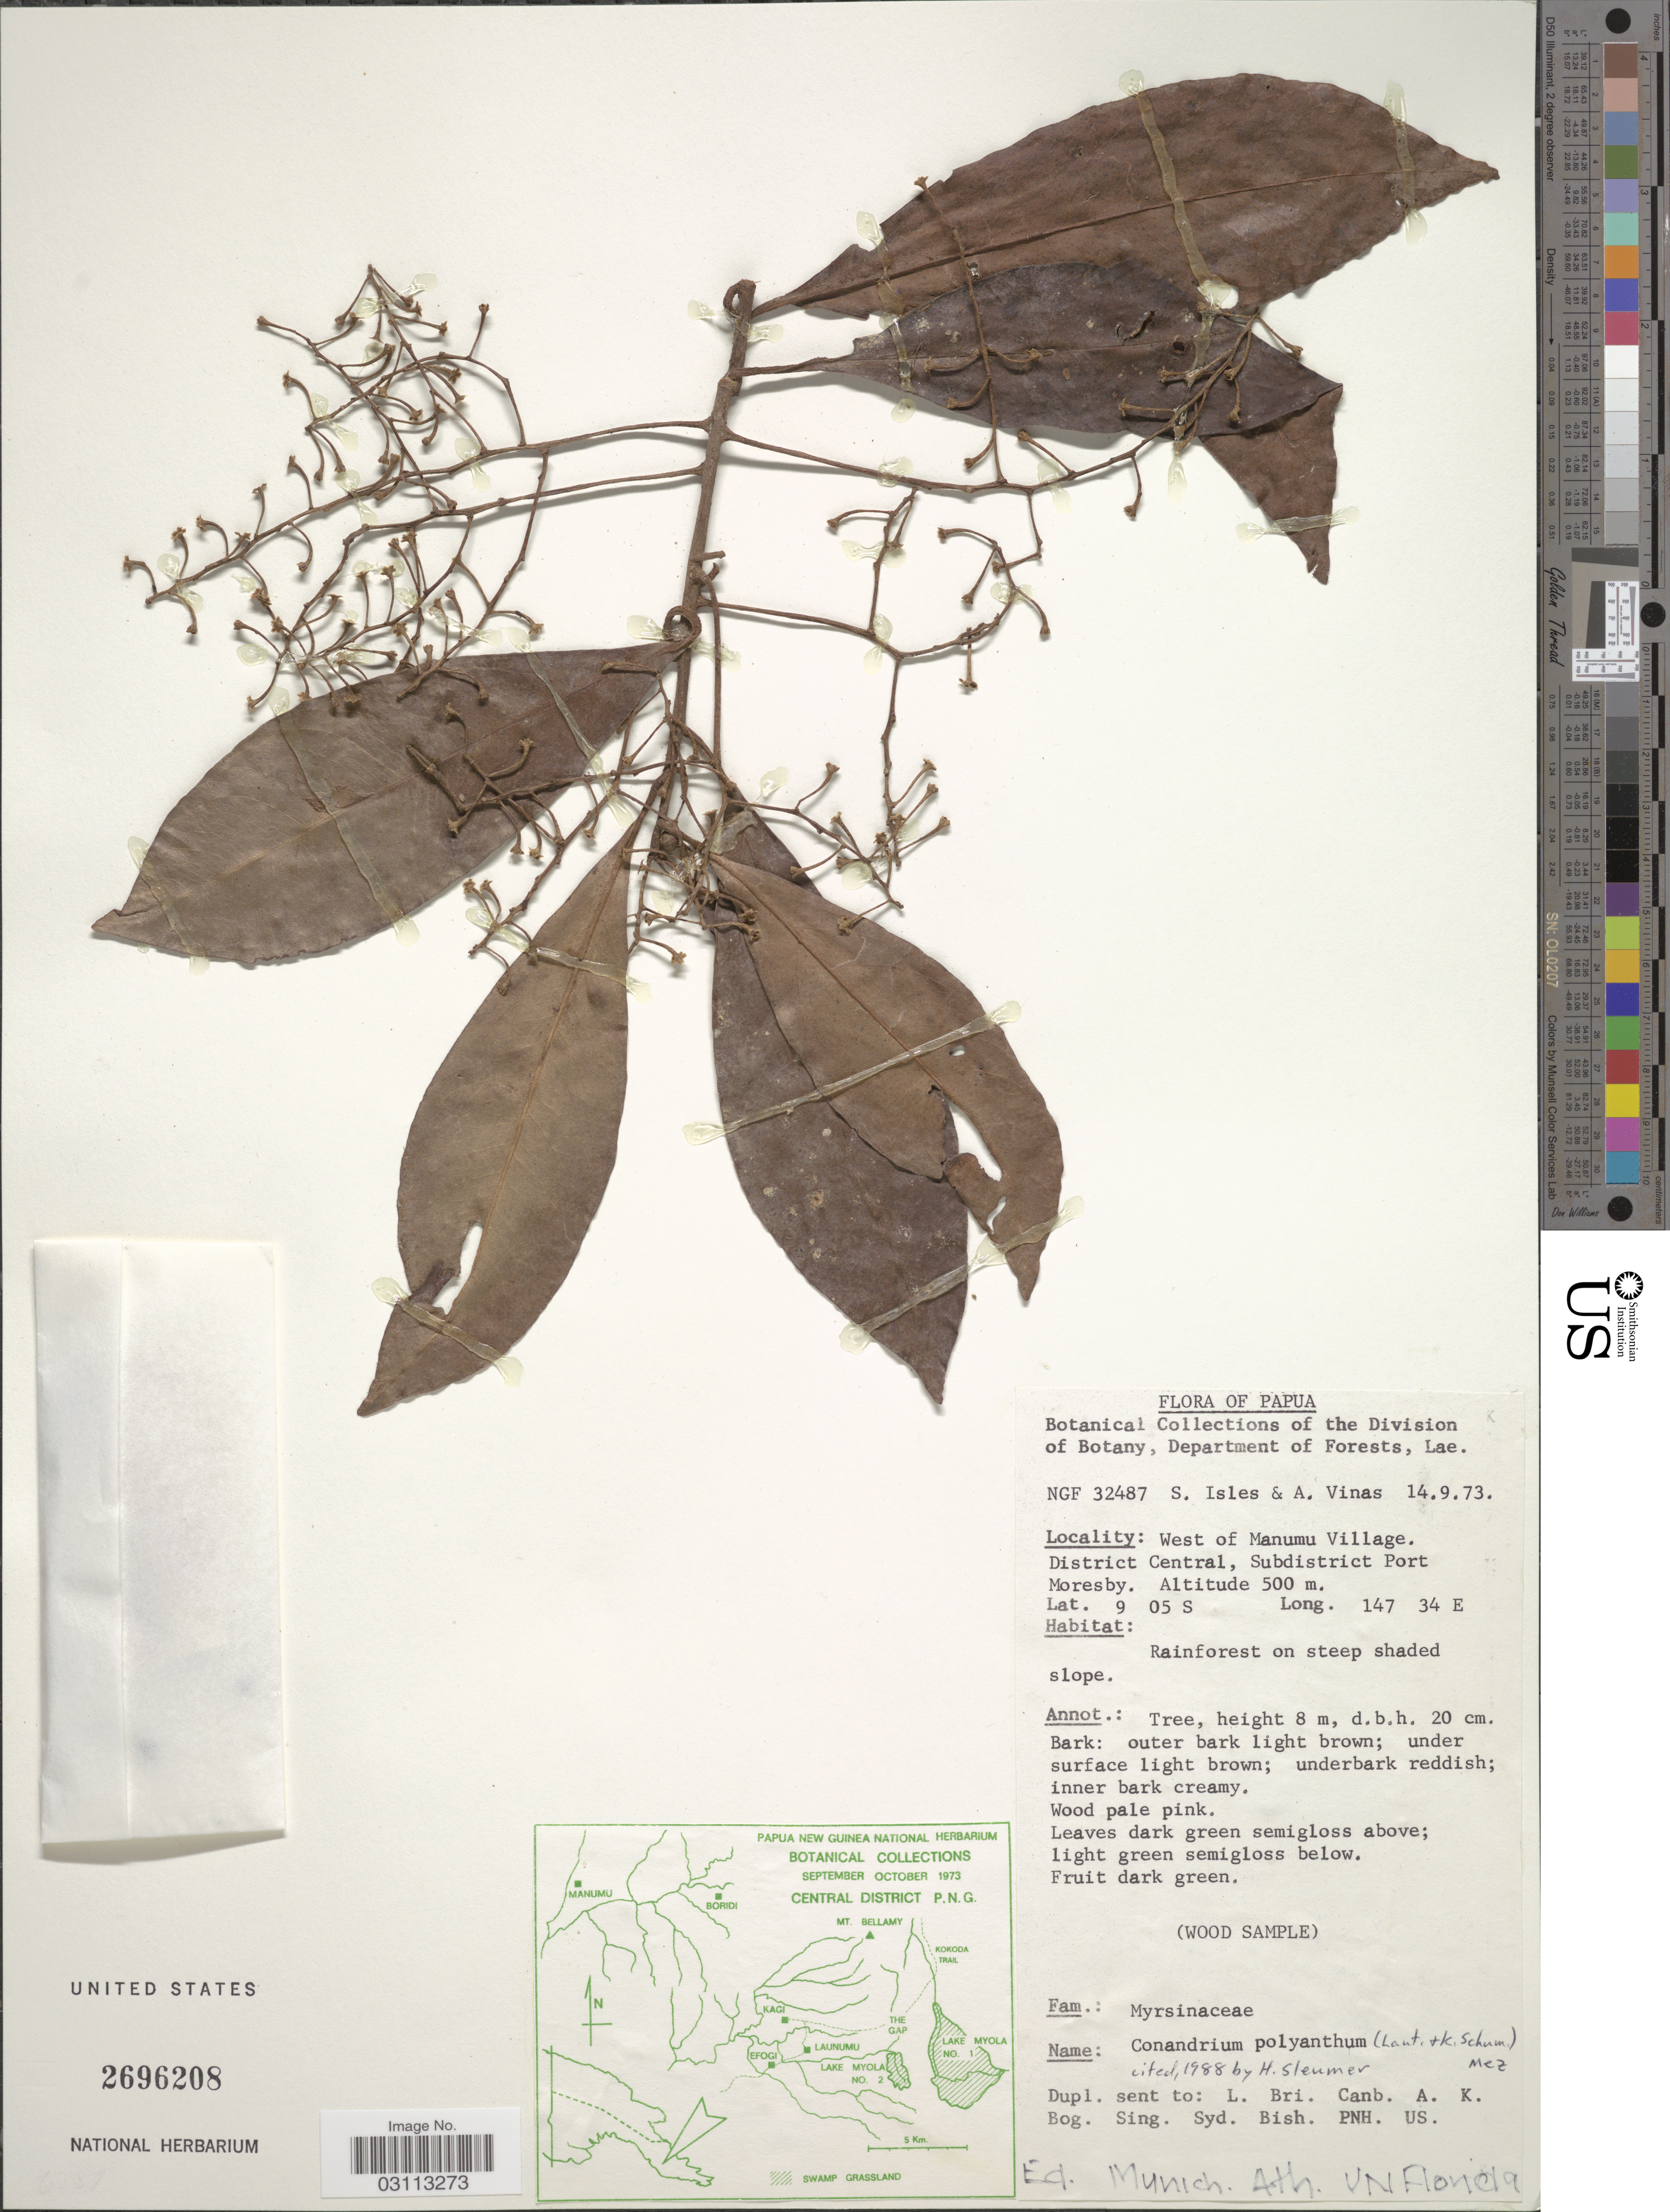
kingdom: Plantae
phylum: Tracheophyta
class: Magnoliopsida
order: Ericales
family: Primulaceae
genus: Conandrium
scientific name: Conandrium polyanthum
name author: (Lauterb. & K. Schum.) Mez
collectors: S. Isles & A. Vinas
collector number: NGF32487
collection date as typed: Transcribed d/m/y: 14/9/73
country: Papua New Guinea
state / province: Central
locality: West of Manumu Village. District Central, Subdistrict Port Moresby.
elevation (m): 500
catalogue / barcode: US 2696208